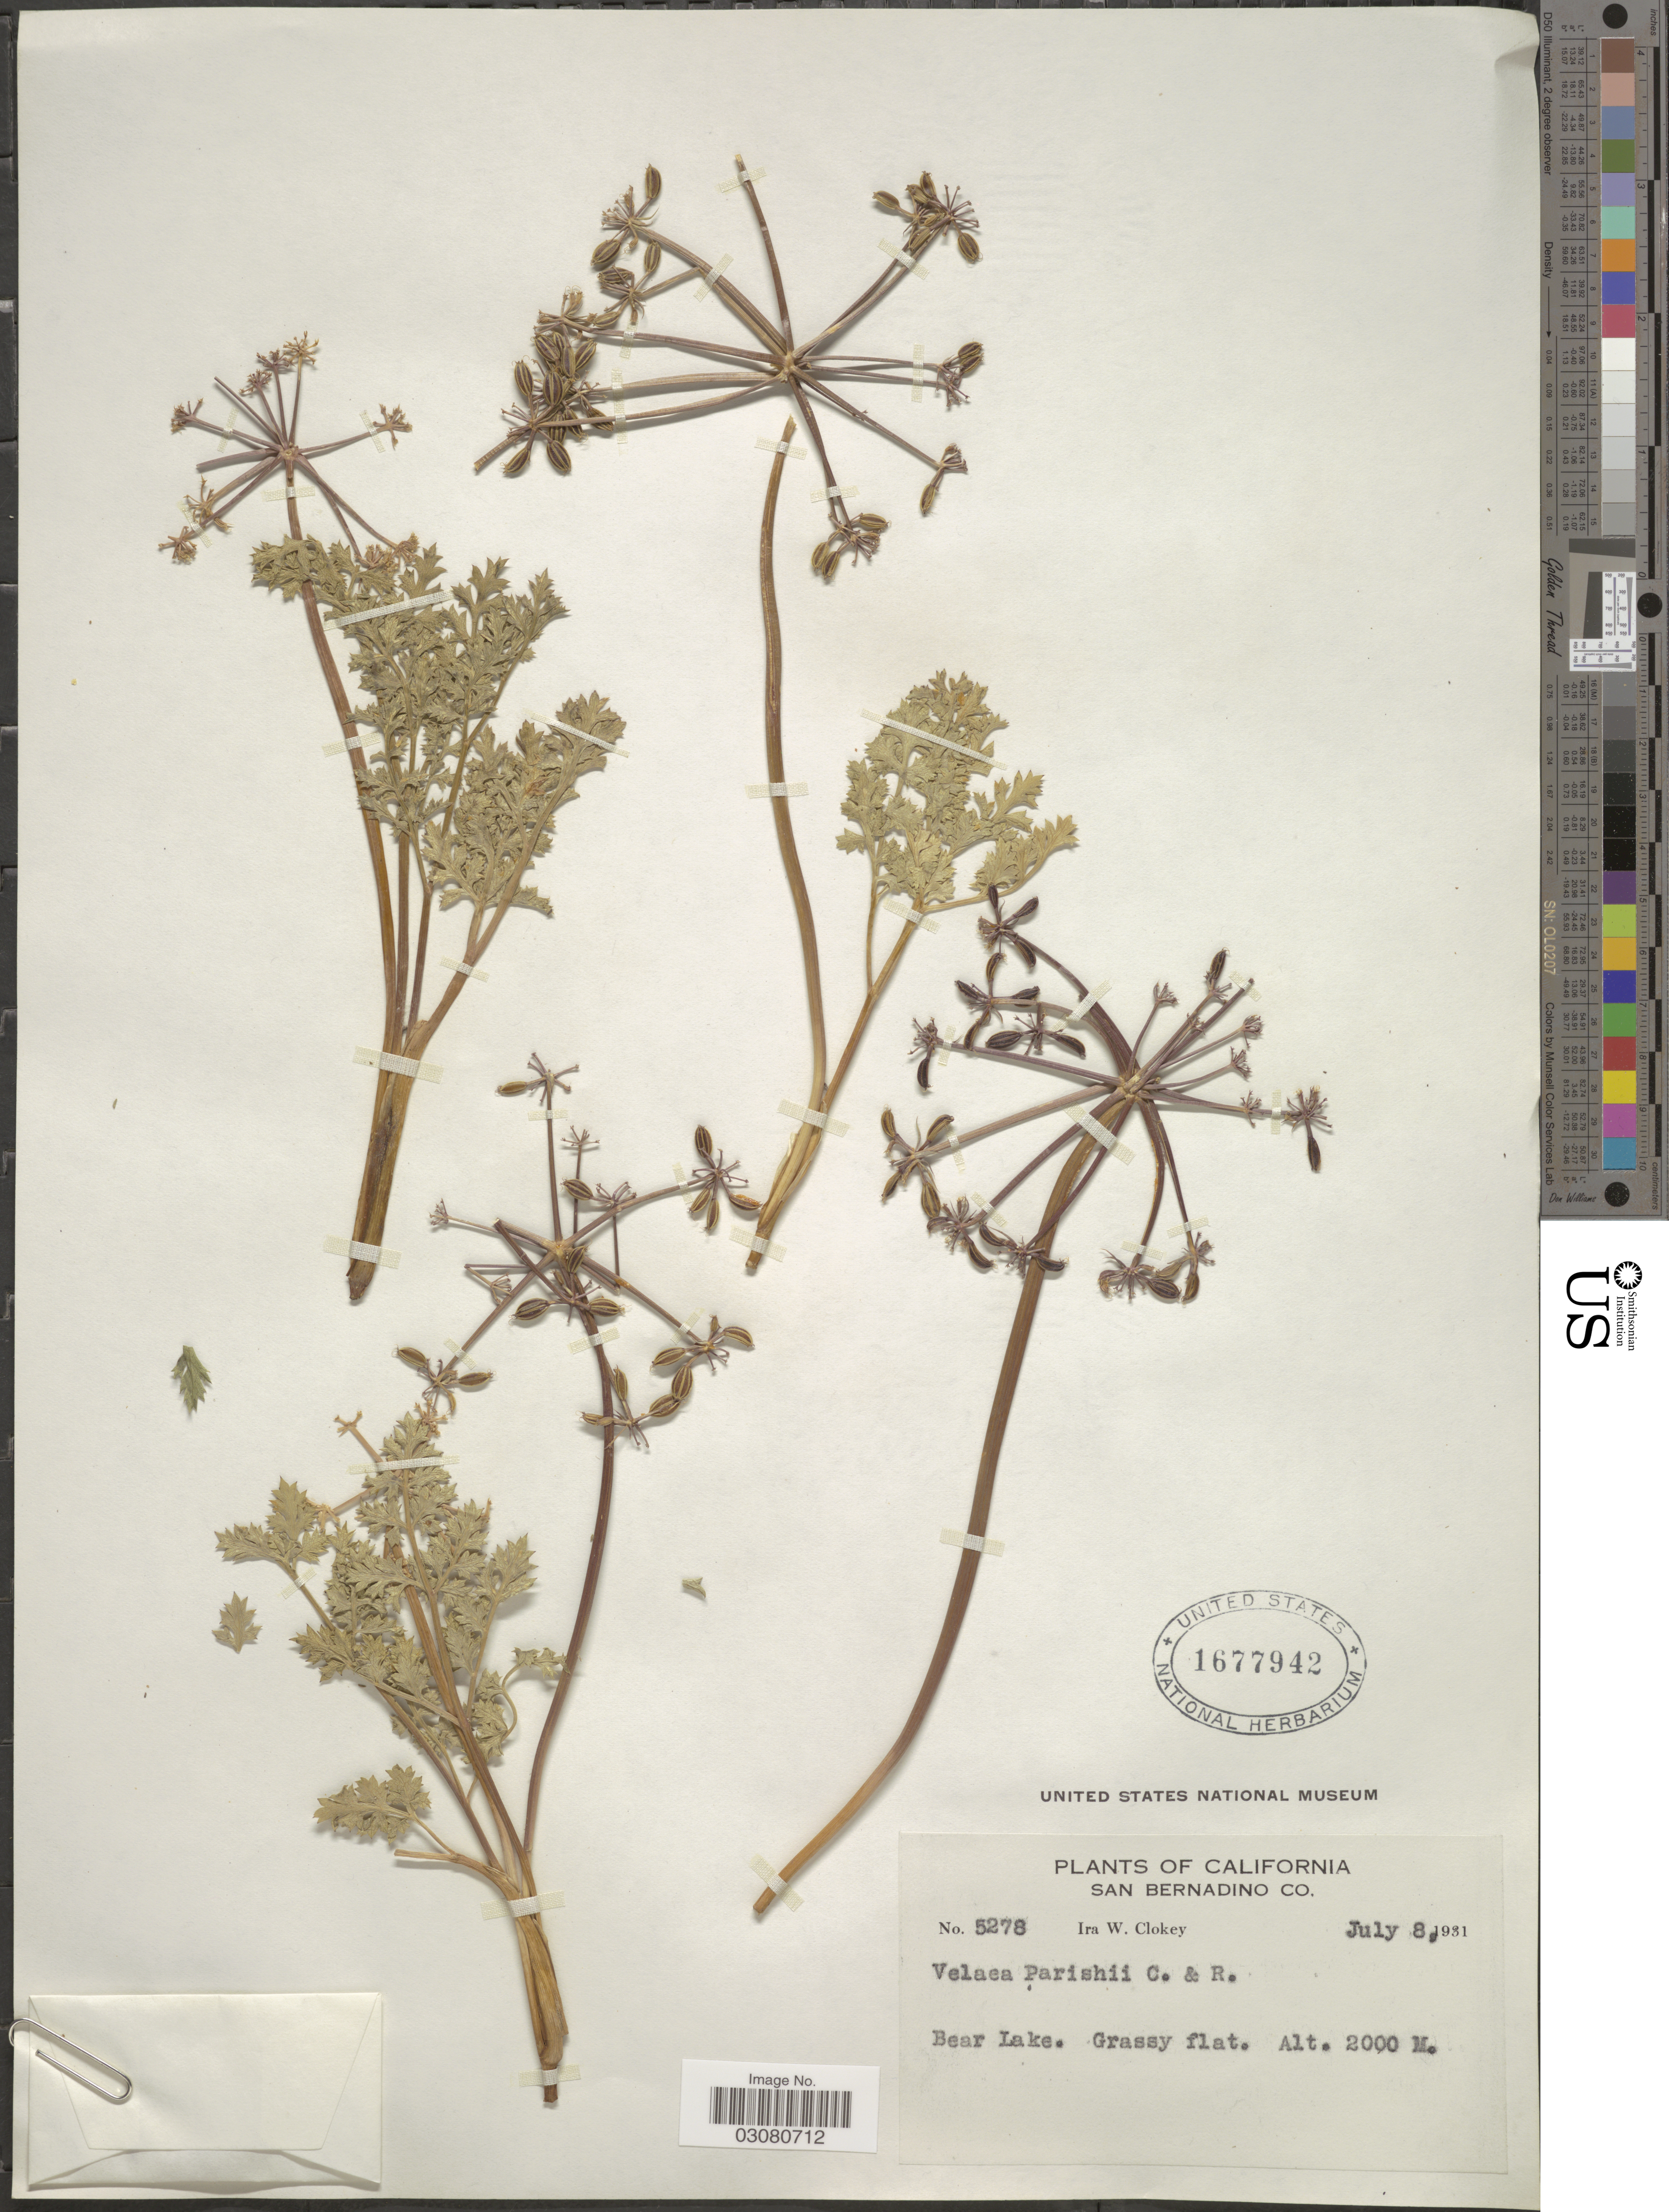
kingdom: Plantae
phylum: Tracheophyta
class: Magnoliopsida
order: Apiales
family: Apiaceae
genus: Drudeophytum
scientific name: Drudeophytum parishii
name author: (J.M. Coult. & Rose) J.M. Coult. & Rose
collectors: I. W. Clokey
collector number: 5278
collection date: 1931-07-08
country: United States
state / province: California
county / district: San Bernardino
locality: San Bernardino Co. Bear Lake.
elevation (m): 2000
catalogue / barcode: US 1677942